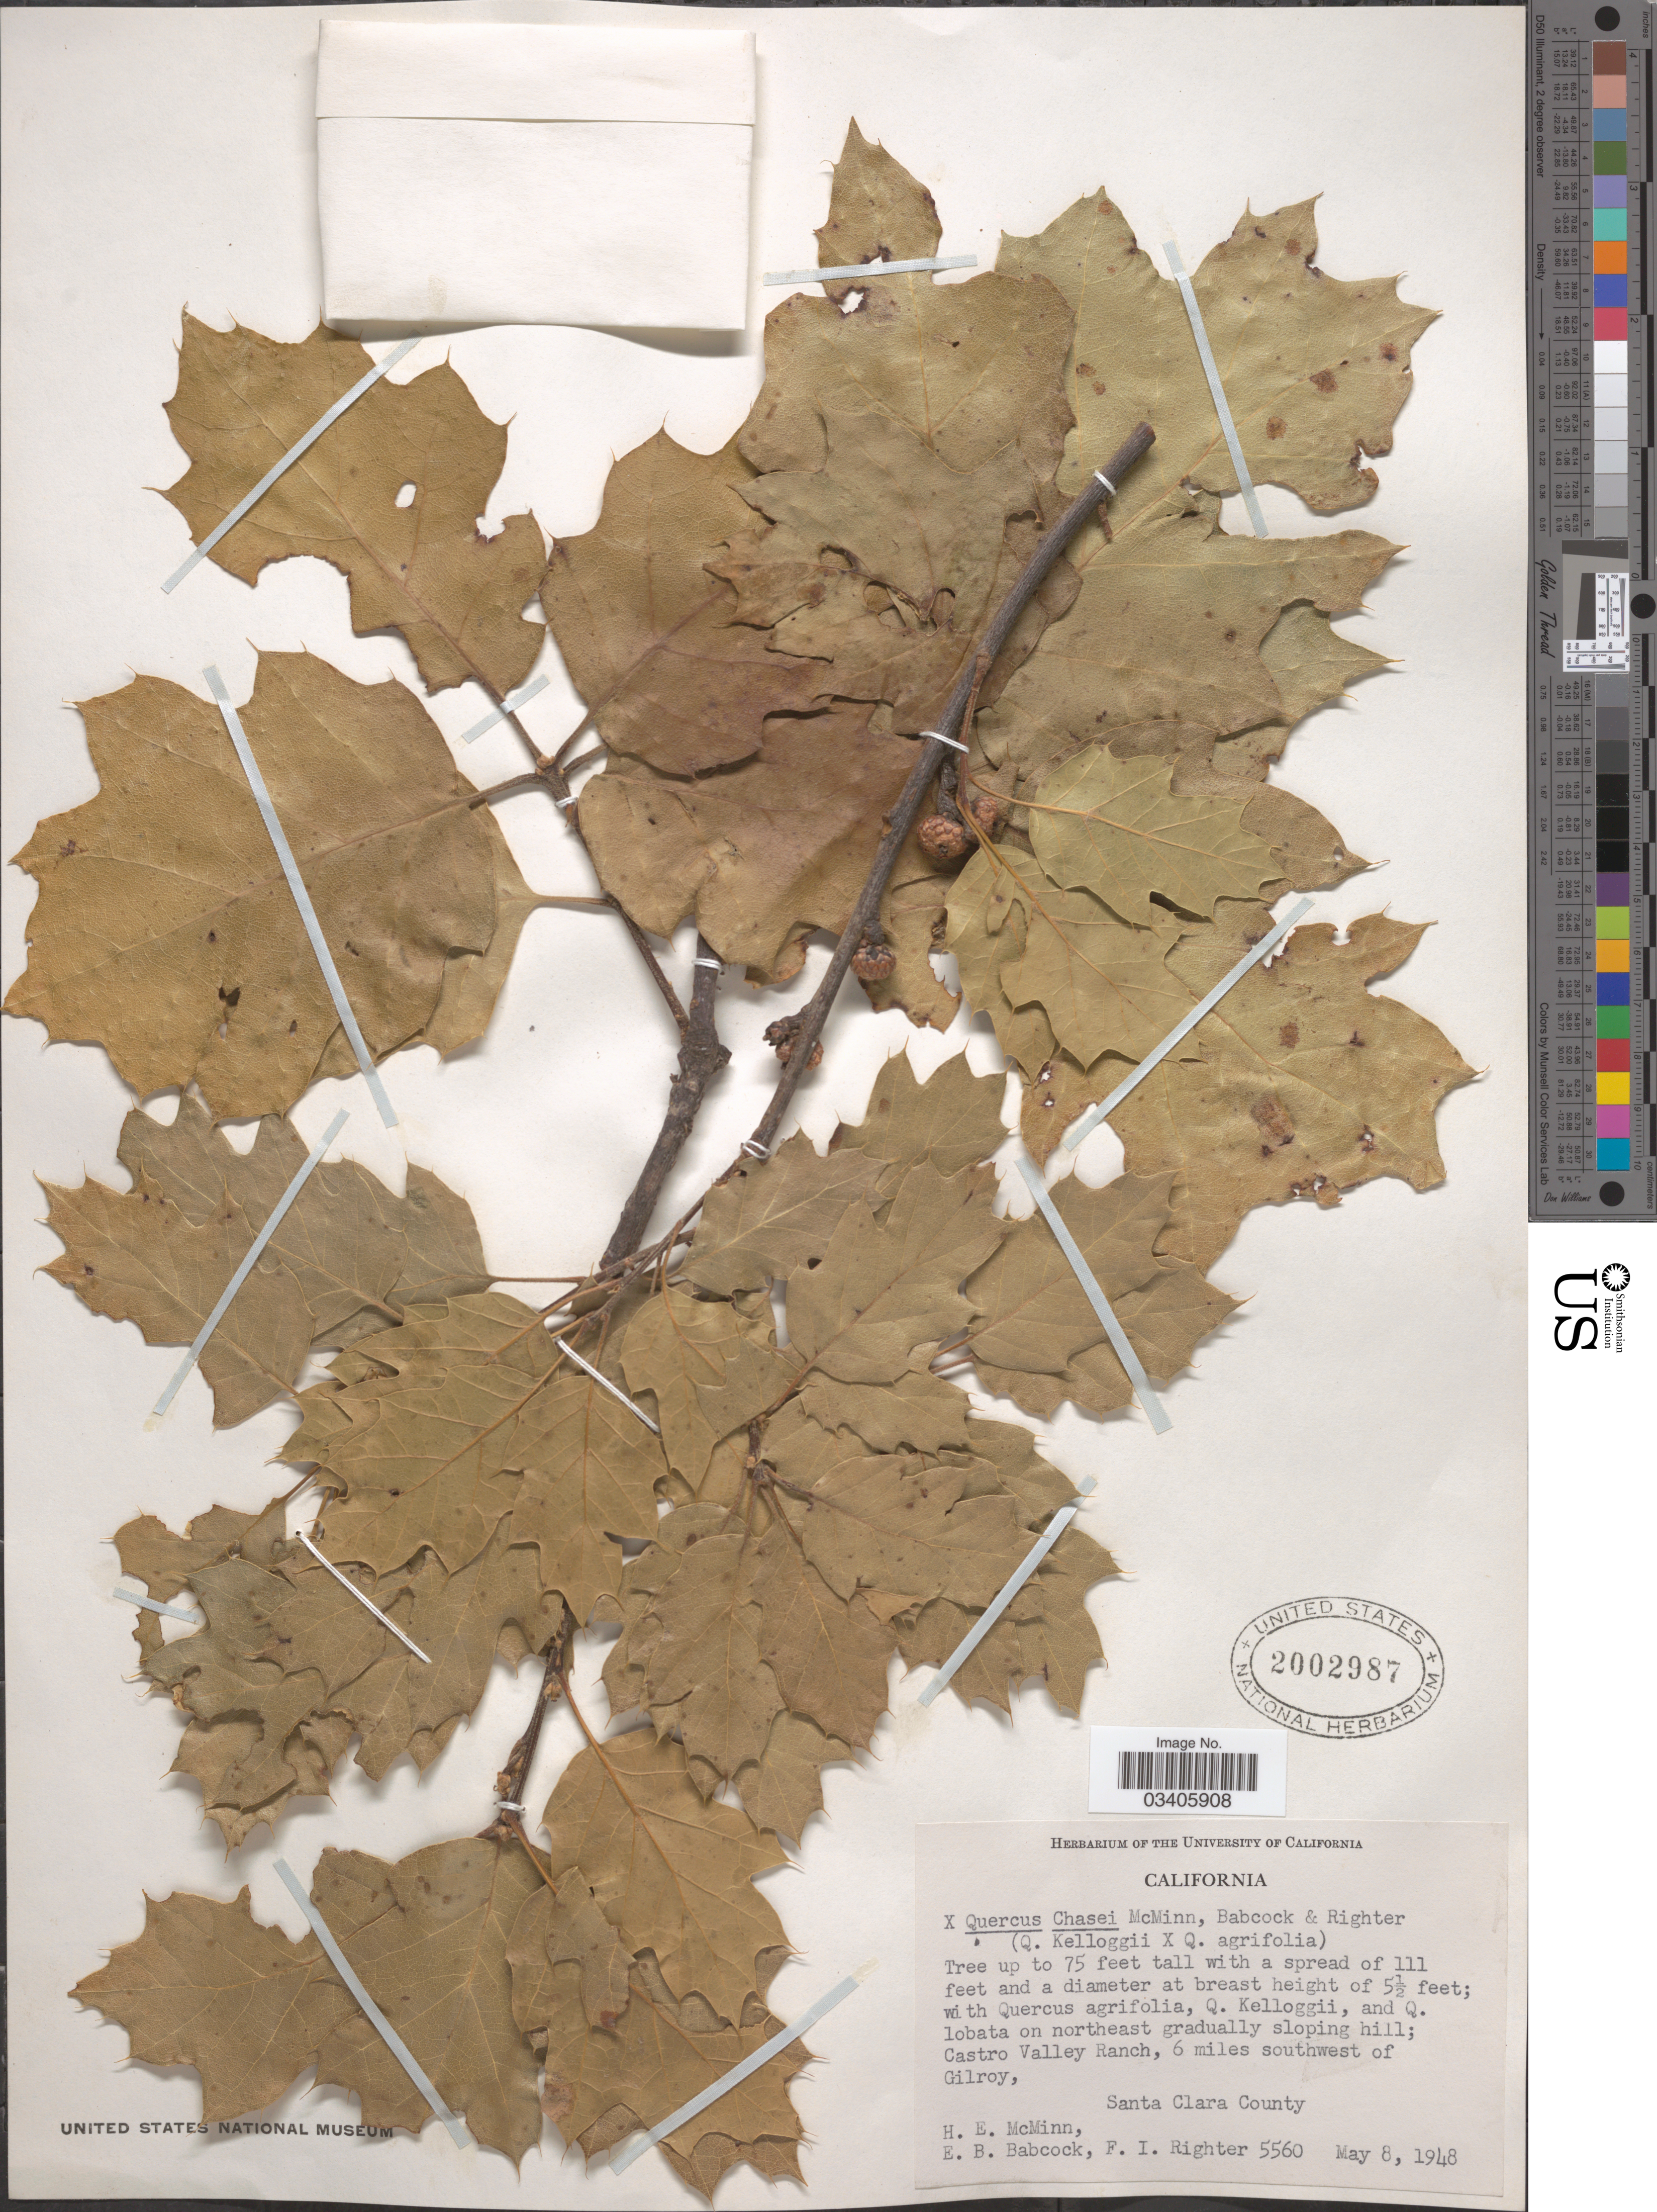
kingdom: Plantae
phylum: Tracheophyta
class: Magnoliopsida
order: Fagales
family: Fagaceae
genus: Quercus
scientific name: Quercus kelloggii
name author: Newb.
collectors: H. E. McMinn, E. B. Babcock & F. Righter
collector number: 5560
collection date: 1948-05-08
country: United States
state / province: California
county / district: Santa Clara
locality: On Northeast gradually sloping hill; Castro Valley Ranch, 6 miles southwest of Gilroy, Santa Clara County.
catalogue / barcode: US 2002987